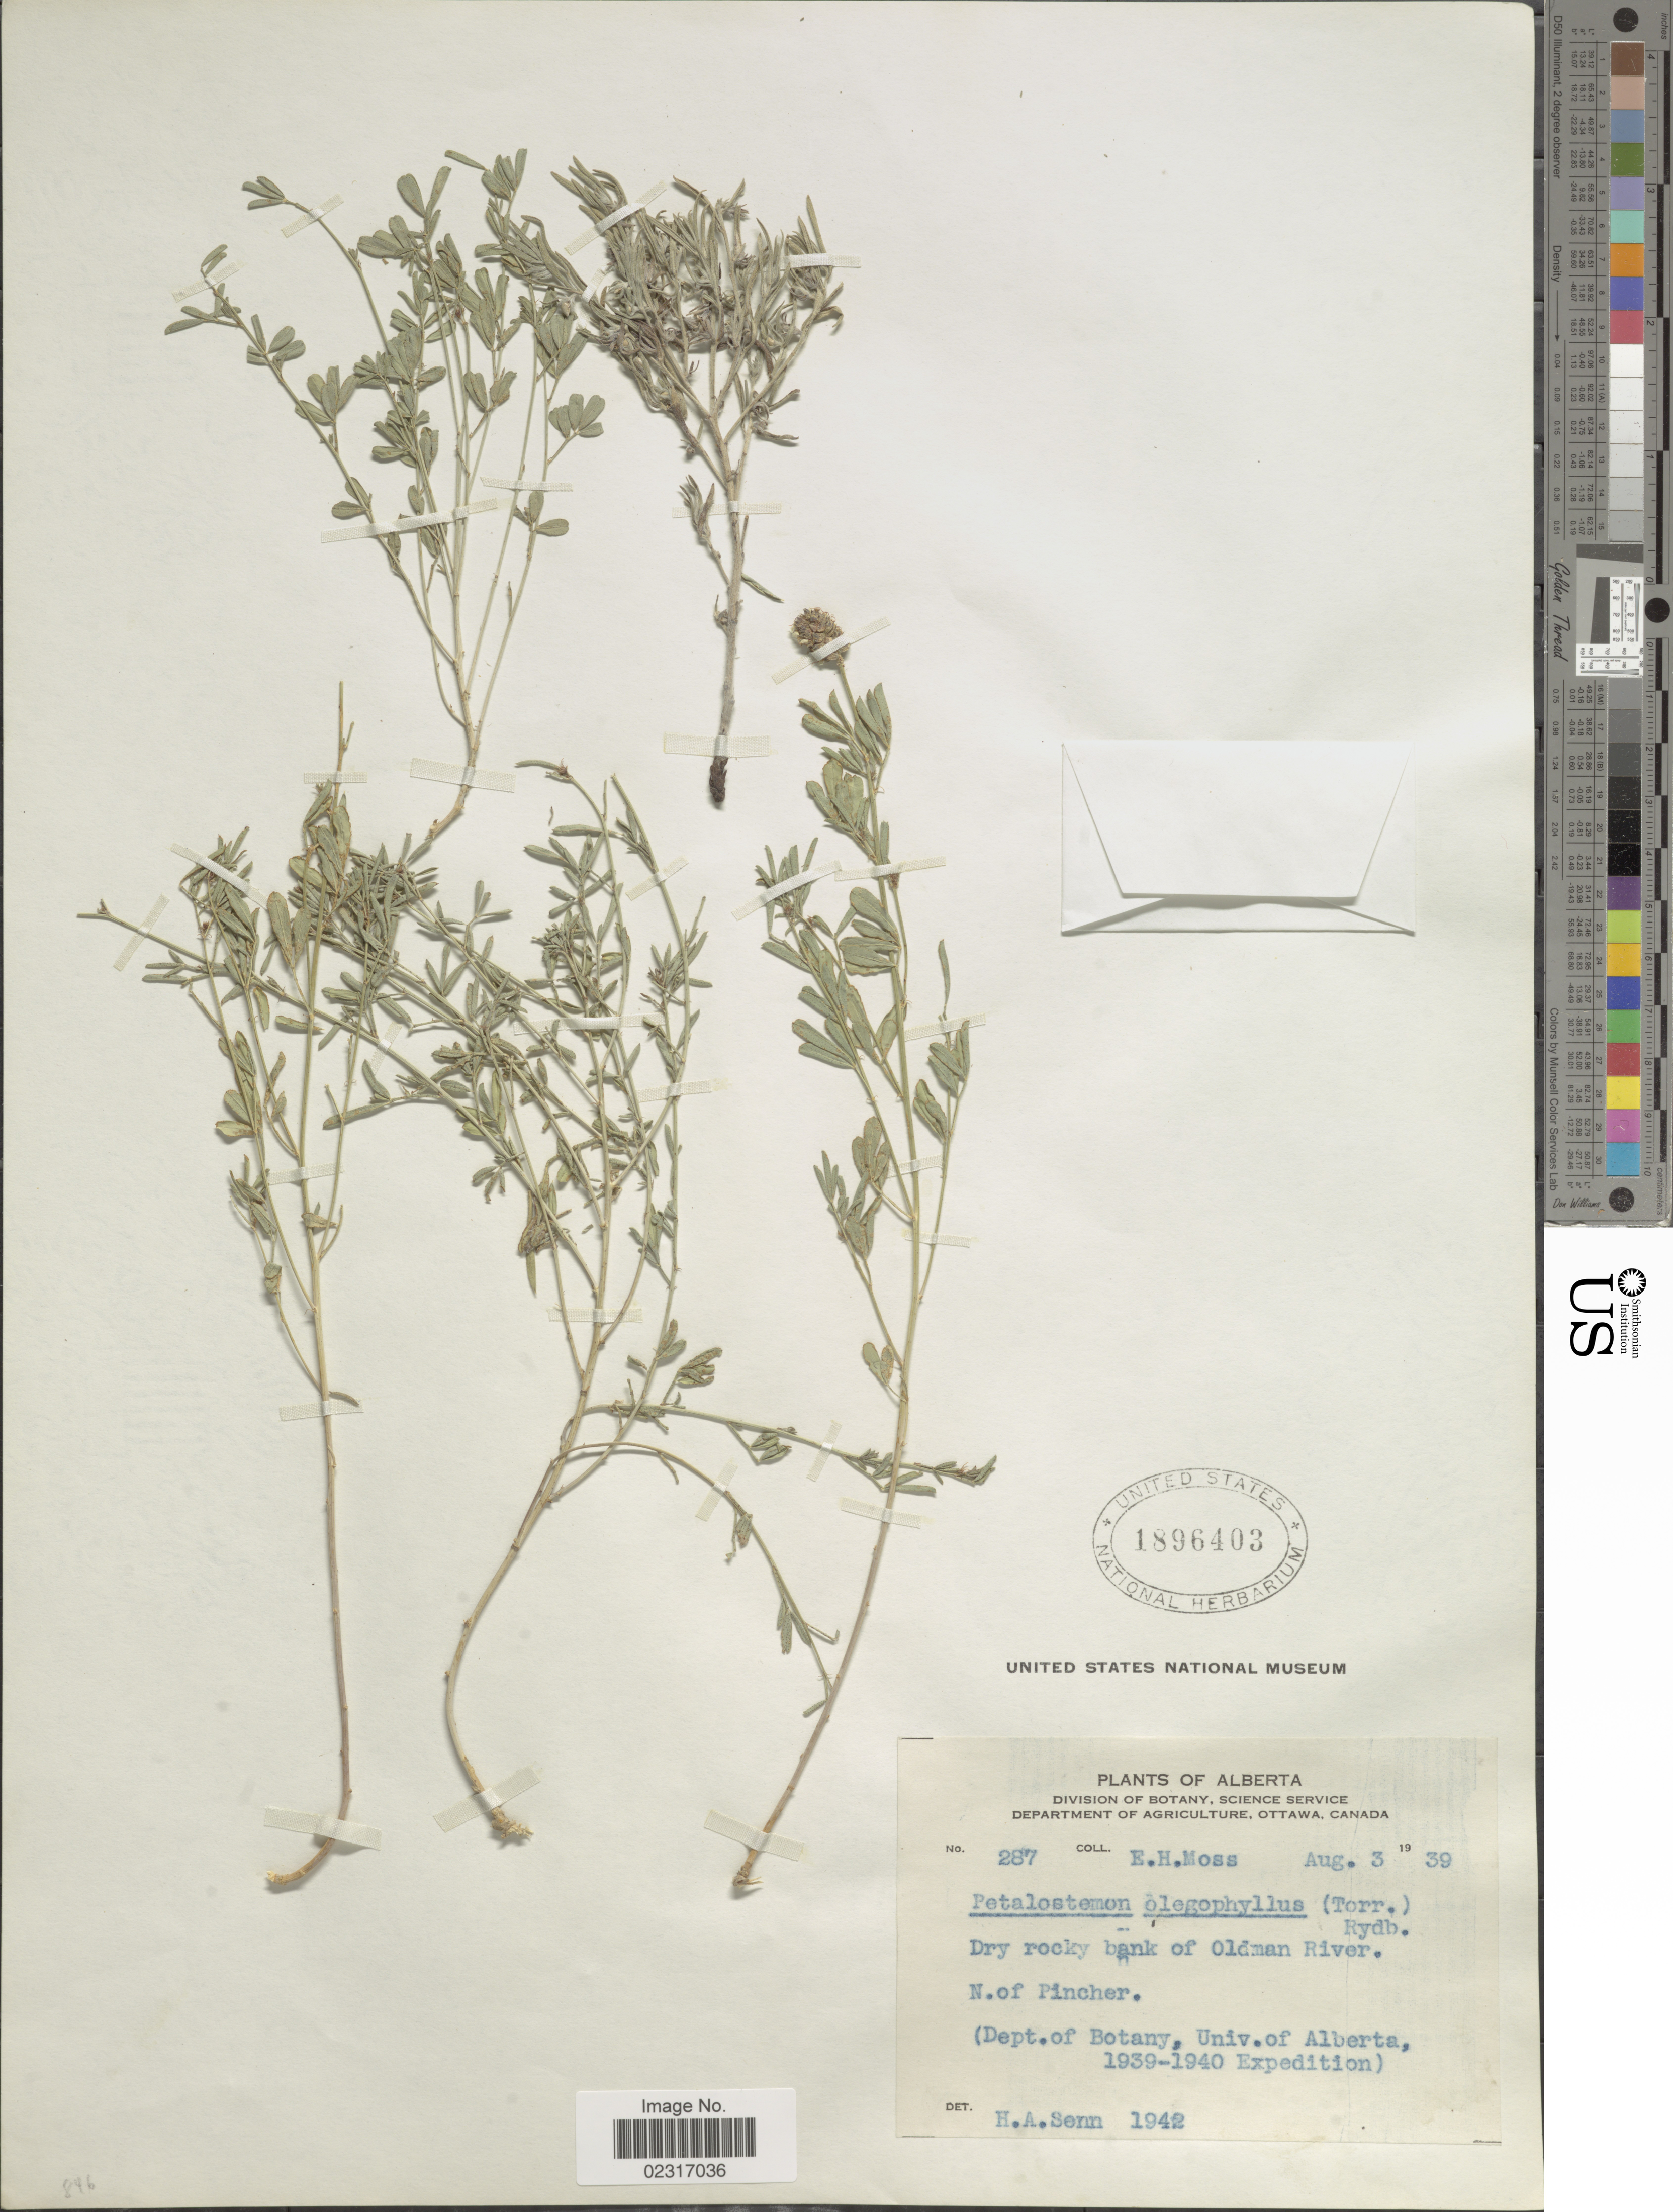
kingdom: Plantae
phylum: Tracheophyta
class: Magnoliopsida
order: Fabales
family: Fabaceae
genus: Dalea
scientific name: Dalea candida var. oligophylla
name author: (Torr) Shinners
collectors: E. Moss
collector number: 287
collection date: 1939-08-03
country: Canada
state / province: Alberta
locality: N. of Pincher.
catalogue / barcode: US 1896403